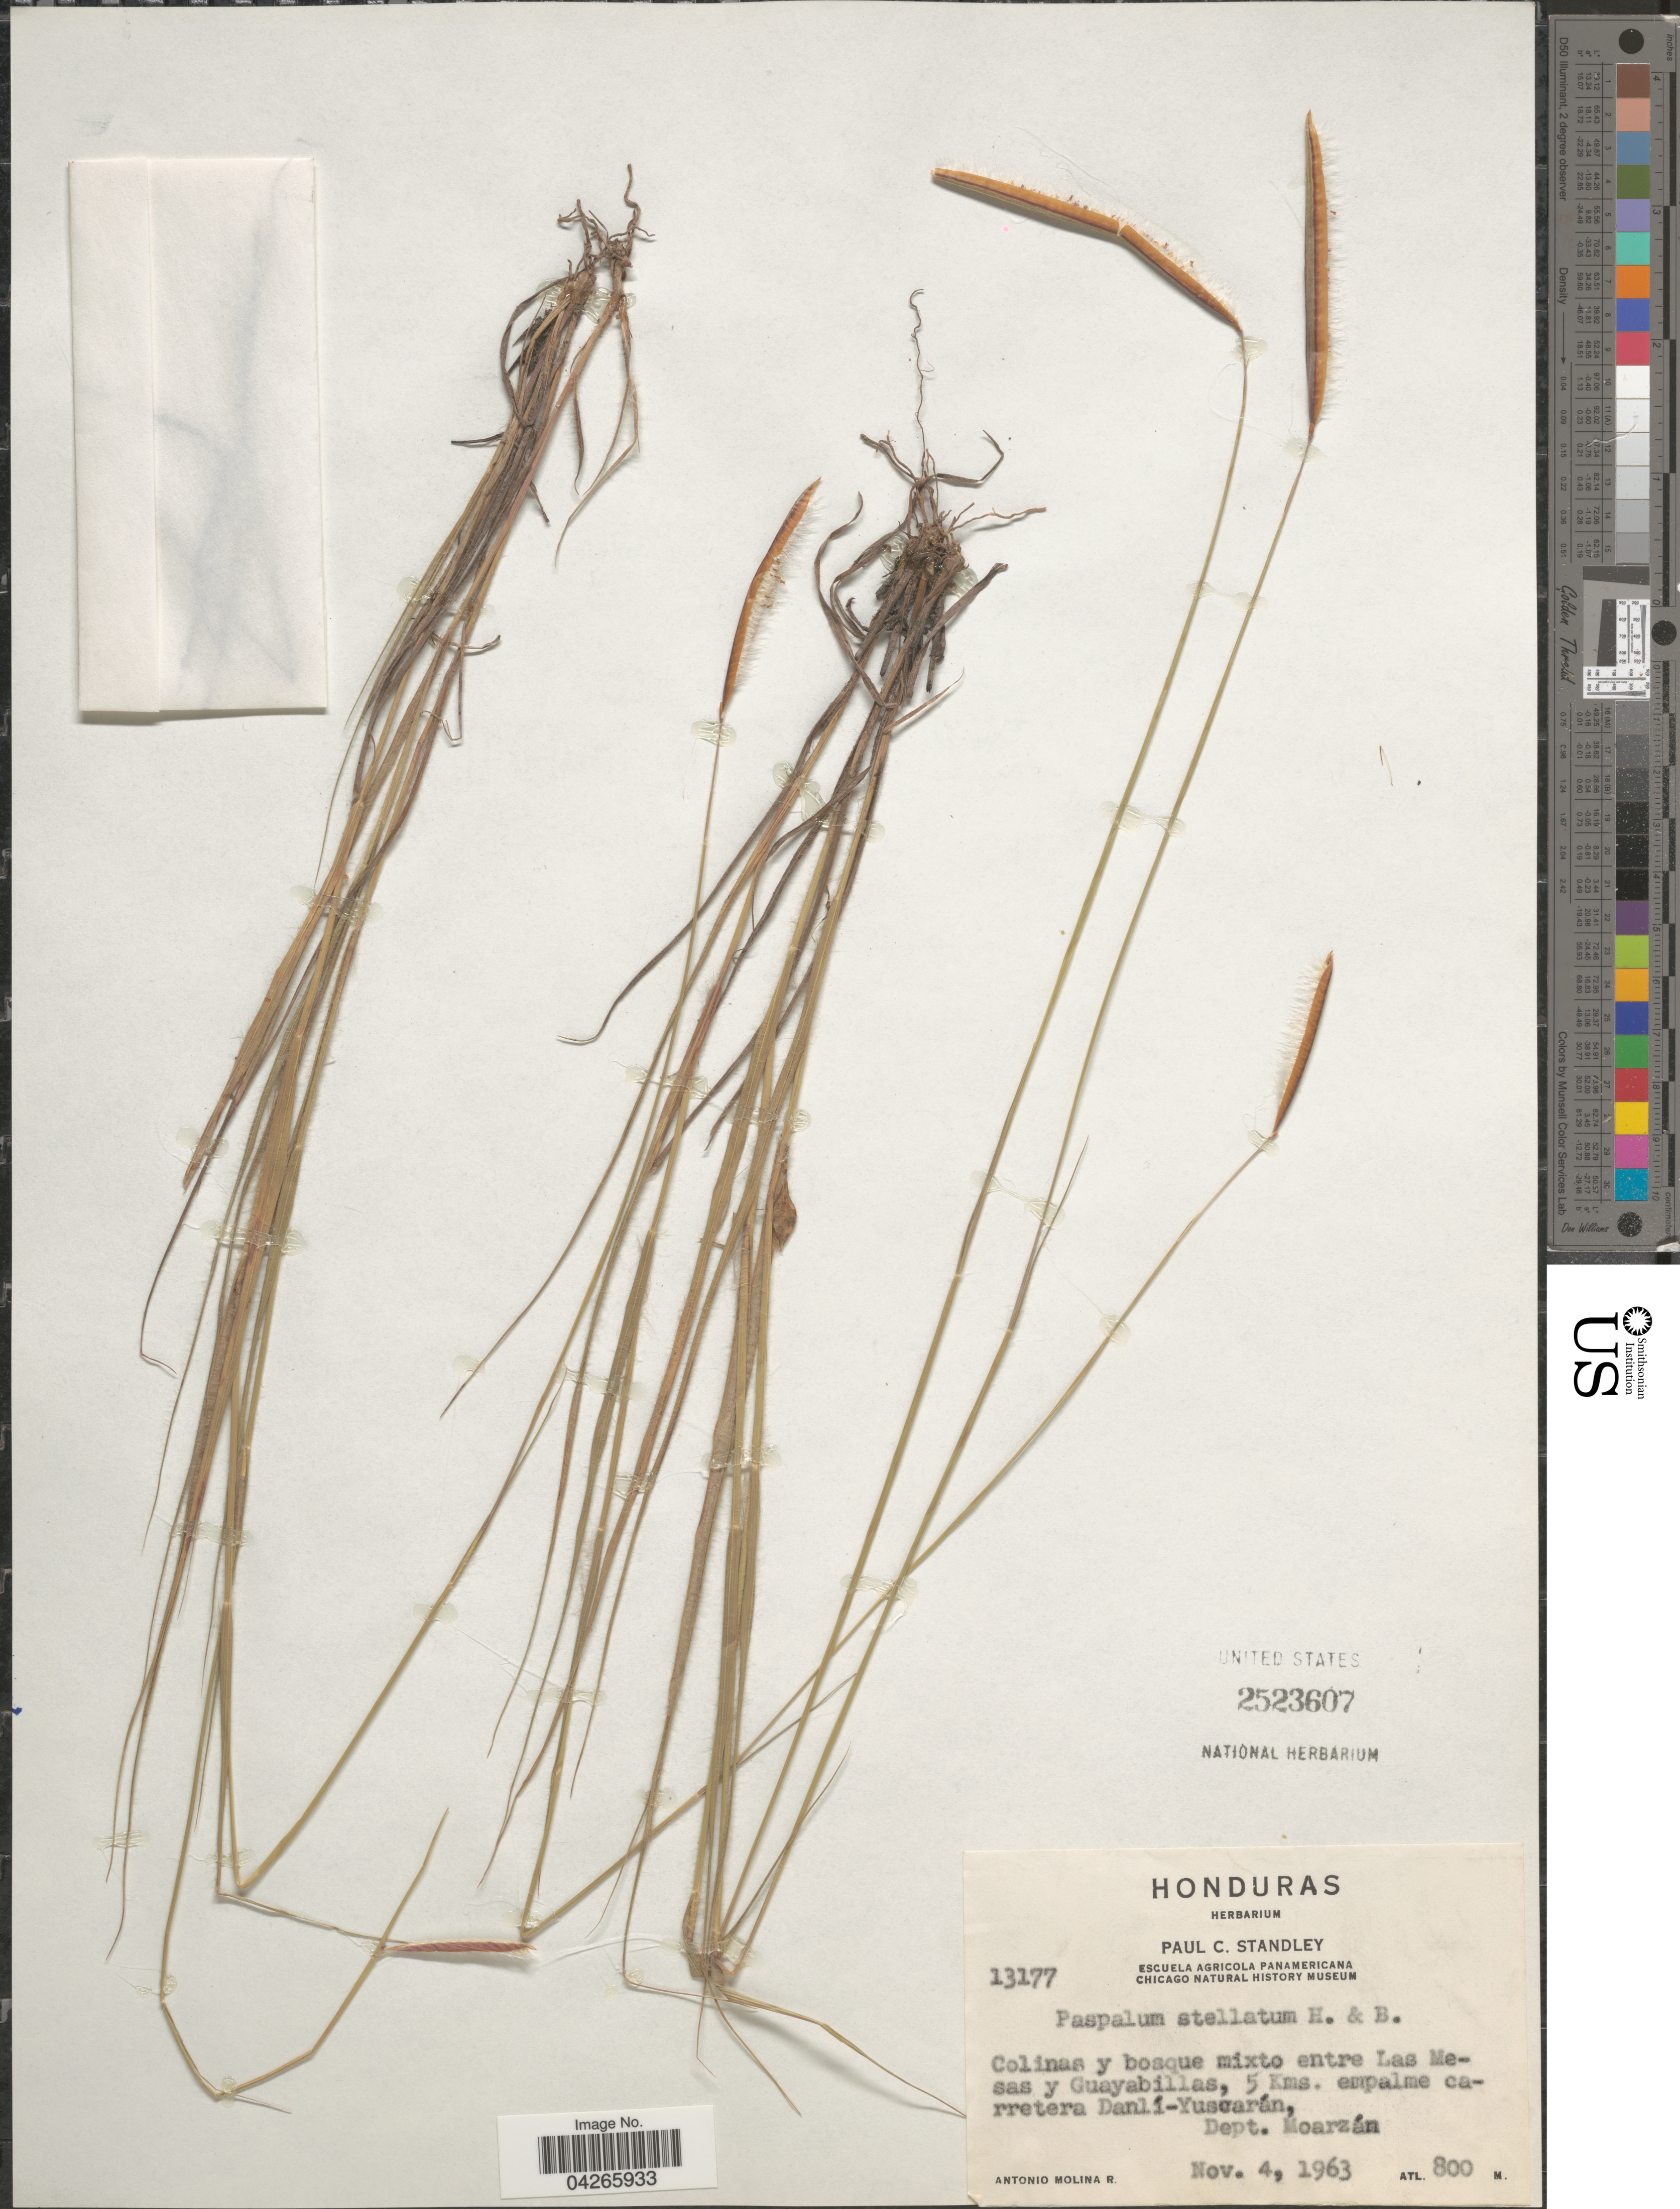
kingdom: Plantae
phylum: Tracheophyta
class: Liliopsida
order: Poales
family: Poaceae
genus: Paspalum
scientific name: Paspalum stellatum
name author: Humb. & Bonpl. ex Flüggé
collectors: A. Molina R.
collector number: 13177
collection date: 1963-11-04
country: Honduras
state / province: Fco. Morazán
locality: Colinas y bosque mixto entre Las Mesas y Guayabillas, 5 Kms. empalme carretera Danlí-Yuscarán, Dept. Moarzán.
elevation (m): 800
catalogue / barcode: US 2523607